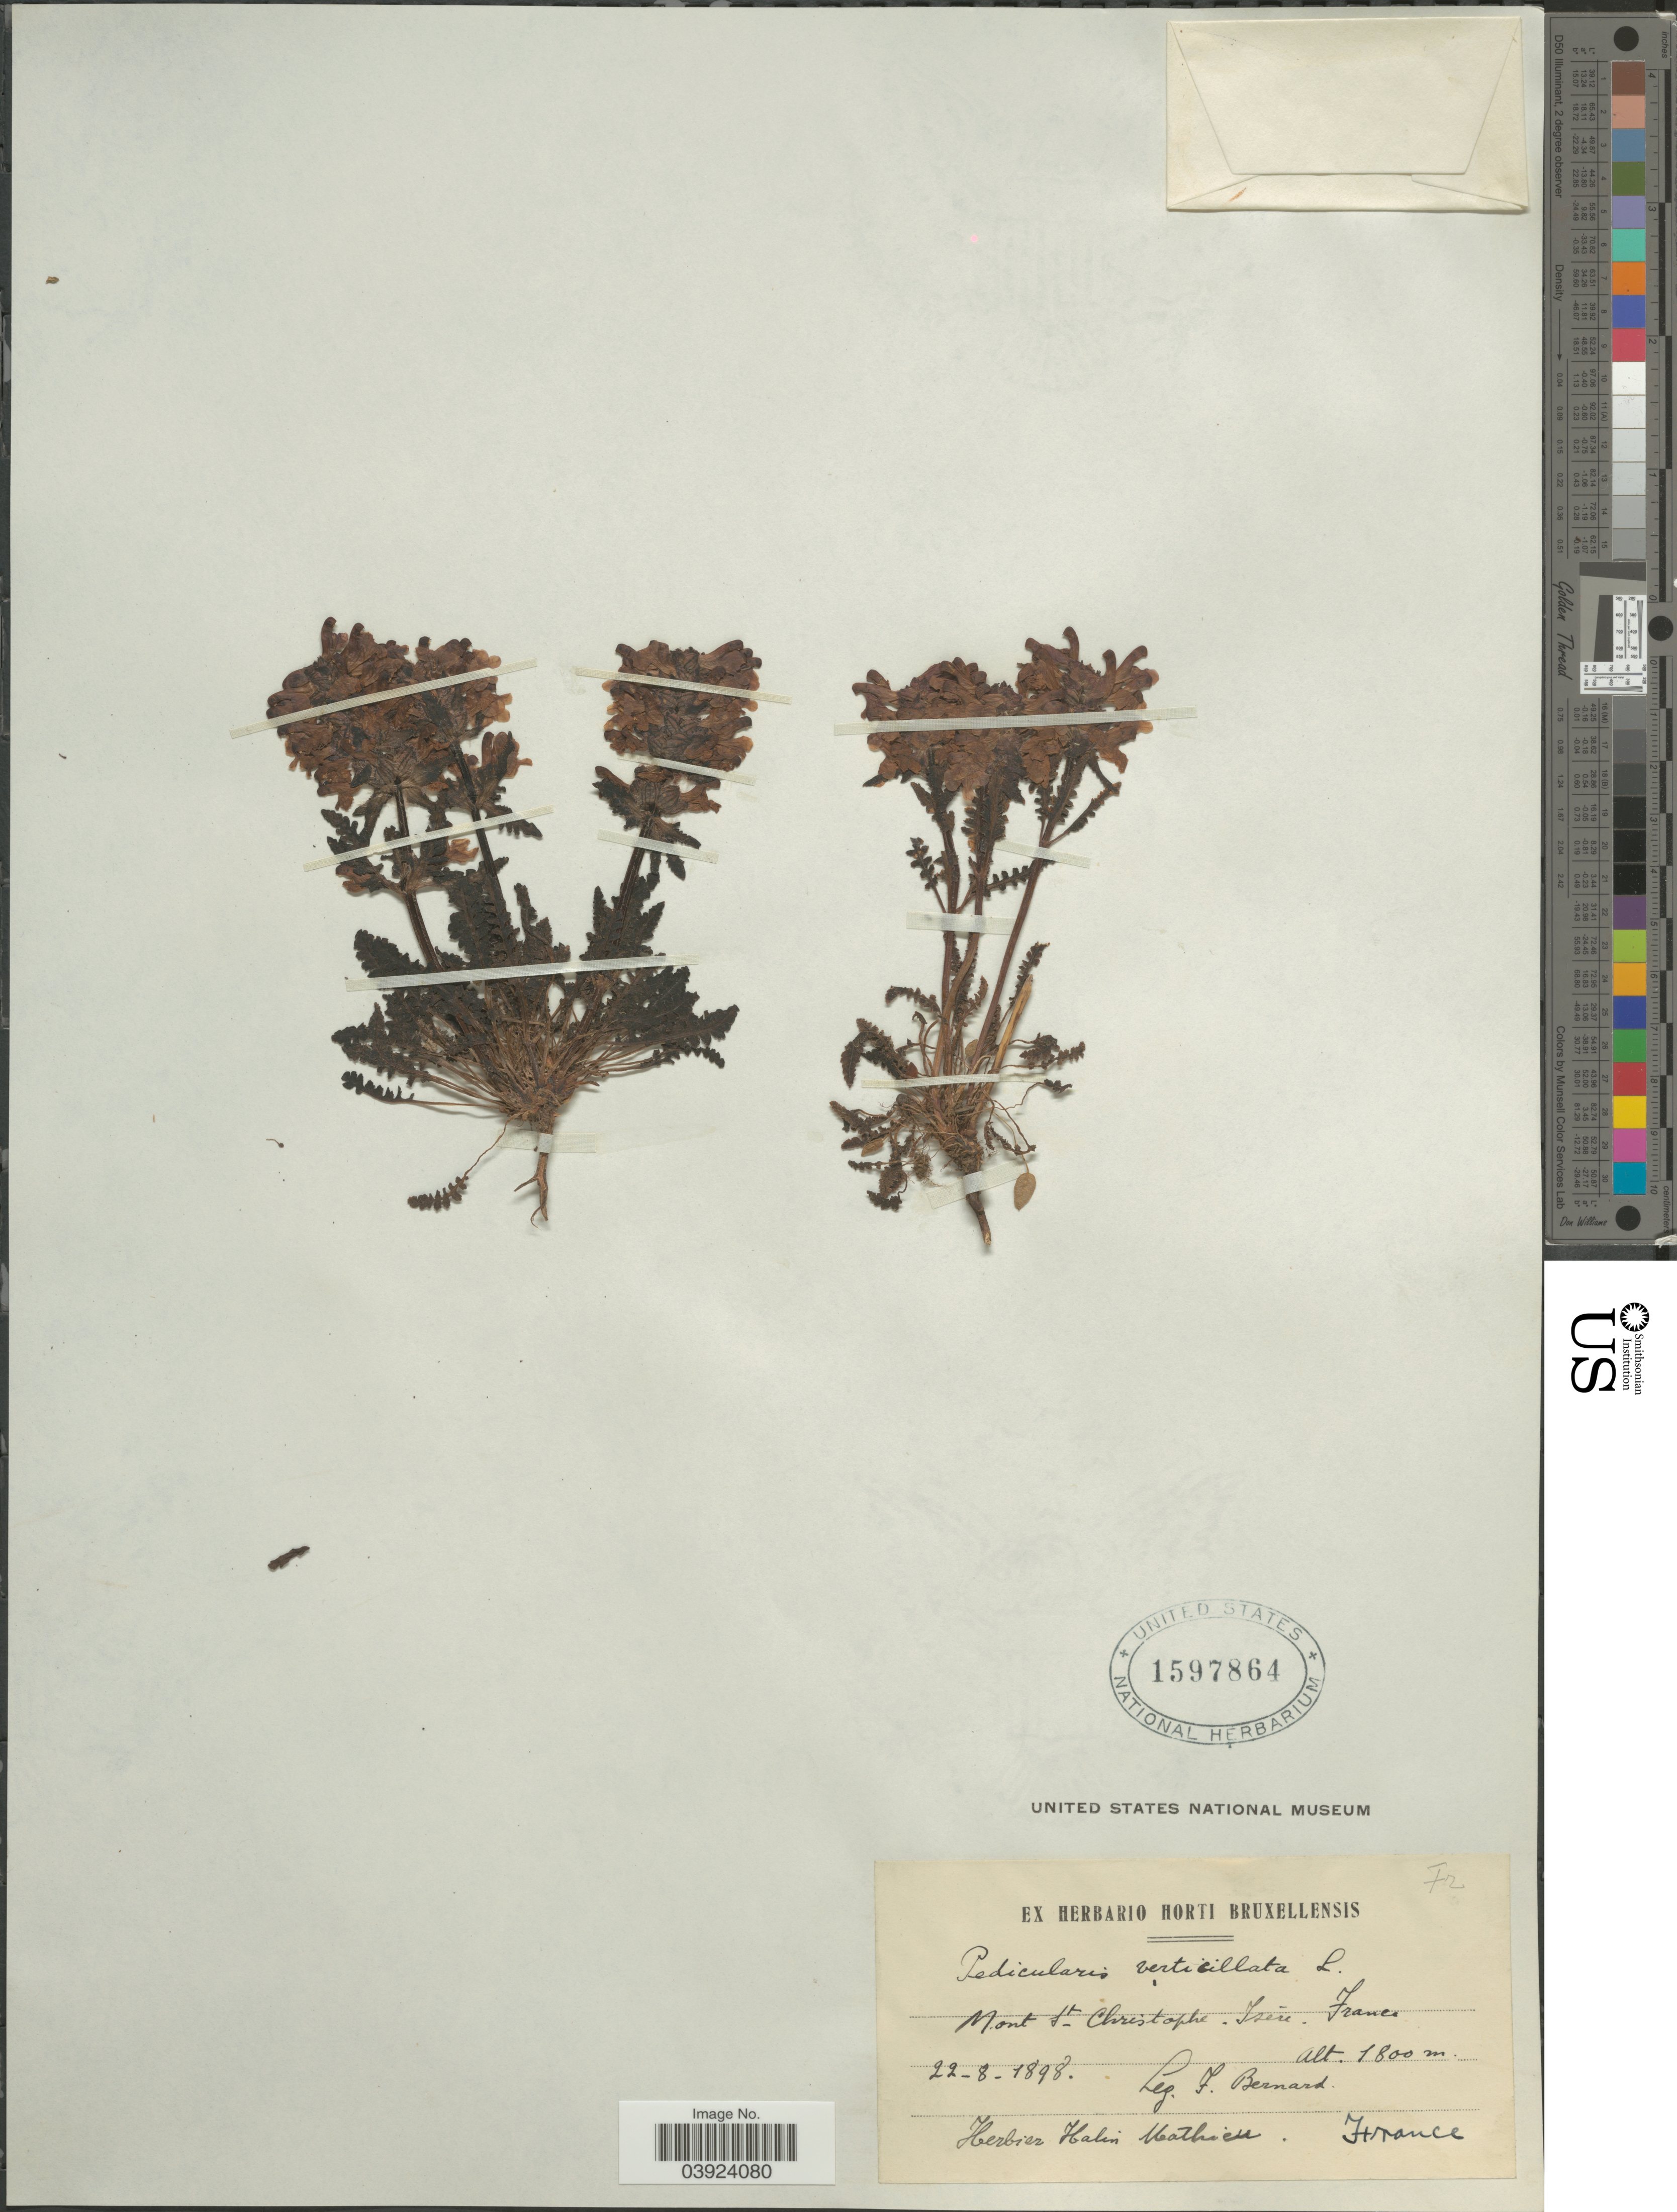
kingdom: Plantae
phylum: Tracheophyta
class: Magnoliopsida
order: Lamiales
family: Orobanchaceae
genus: Pedicularis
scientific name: Pedicularis verticillata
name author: L.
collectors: F. Bernard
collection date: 1898-08-22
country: France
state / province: Auvergne-Rhône-Alpes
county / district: Isère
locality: Mont St. Chirstopher. Isére.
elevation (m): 1800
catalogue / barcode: US 1597864